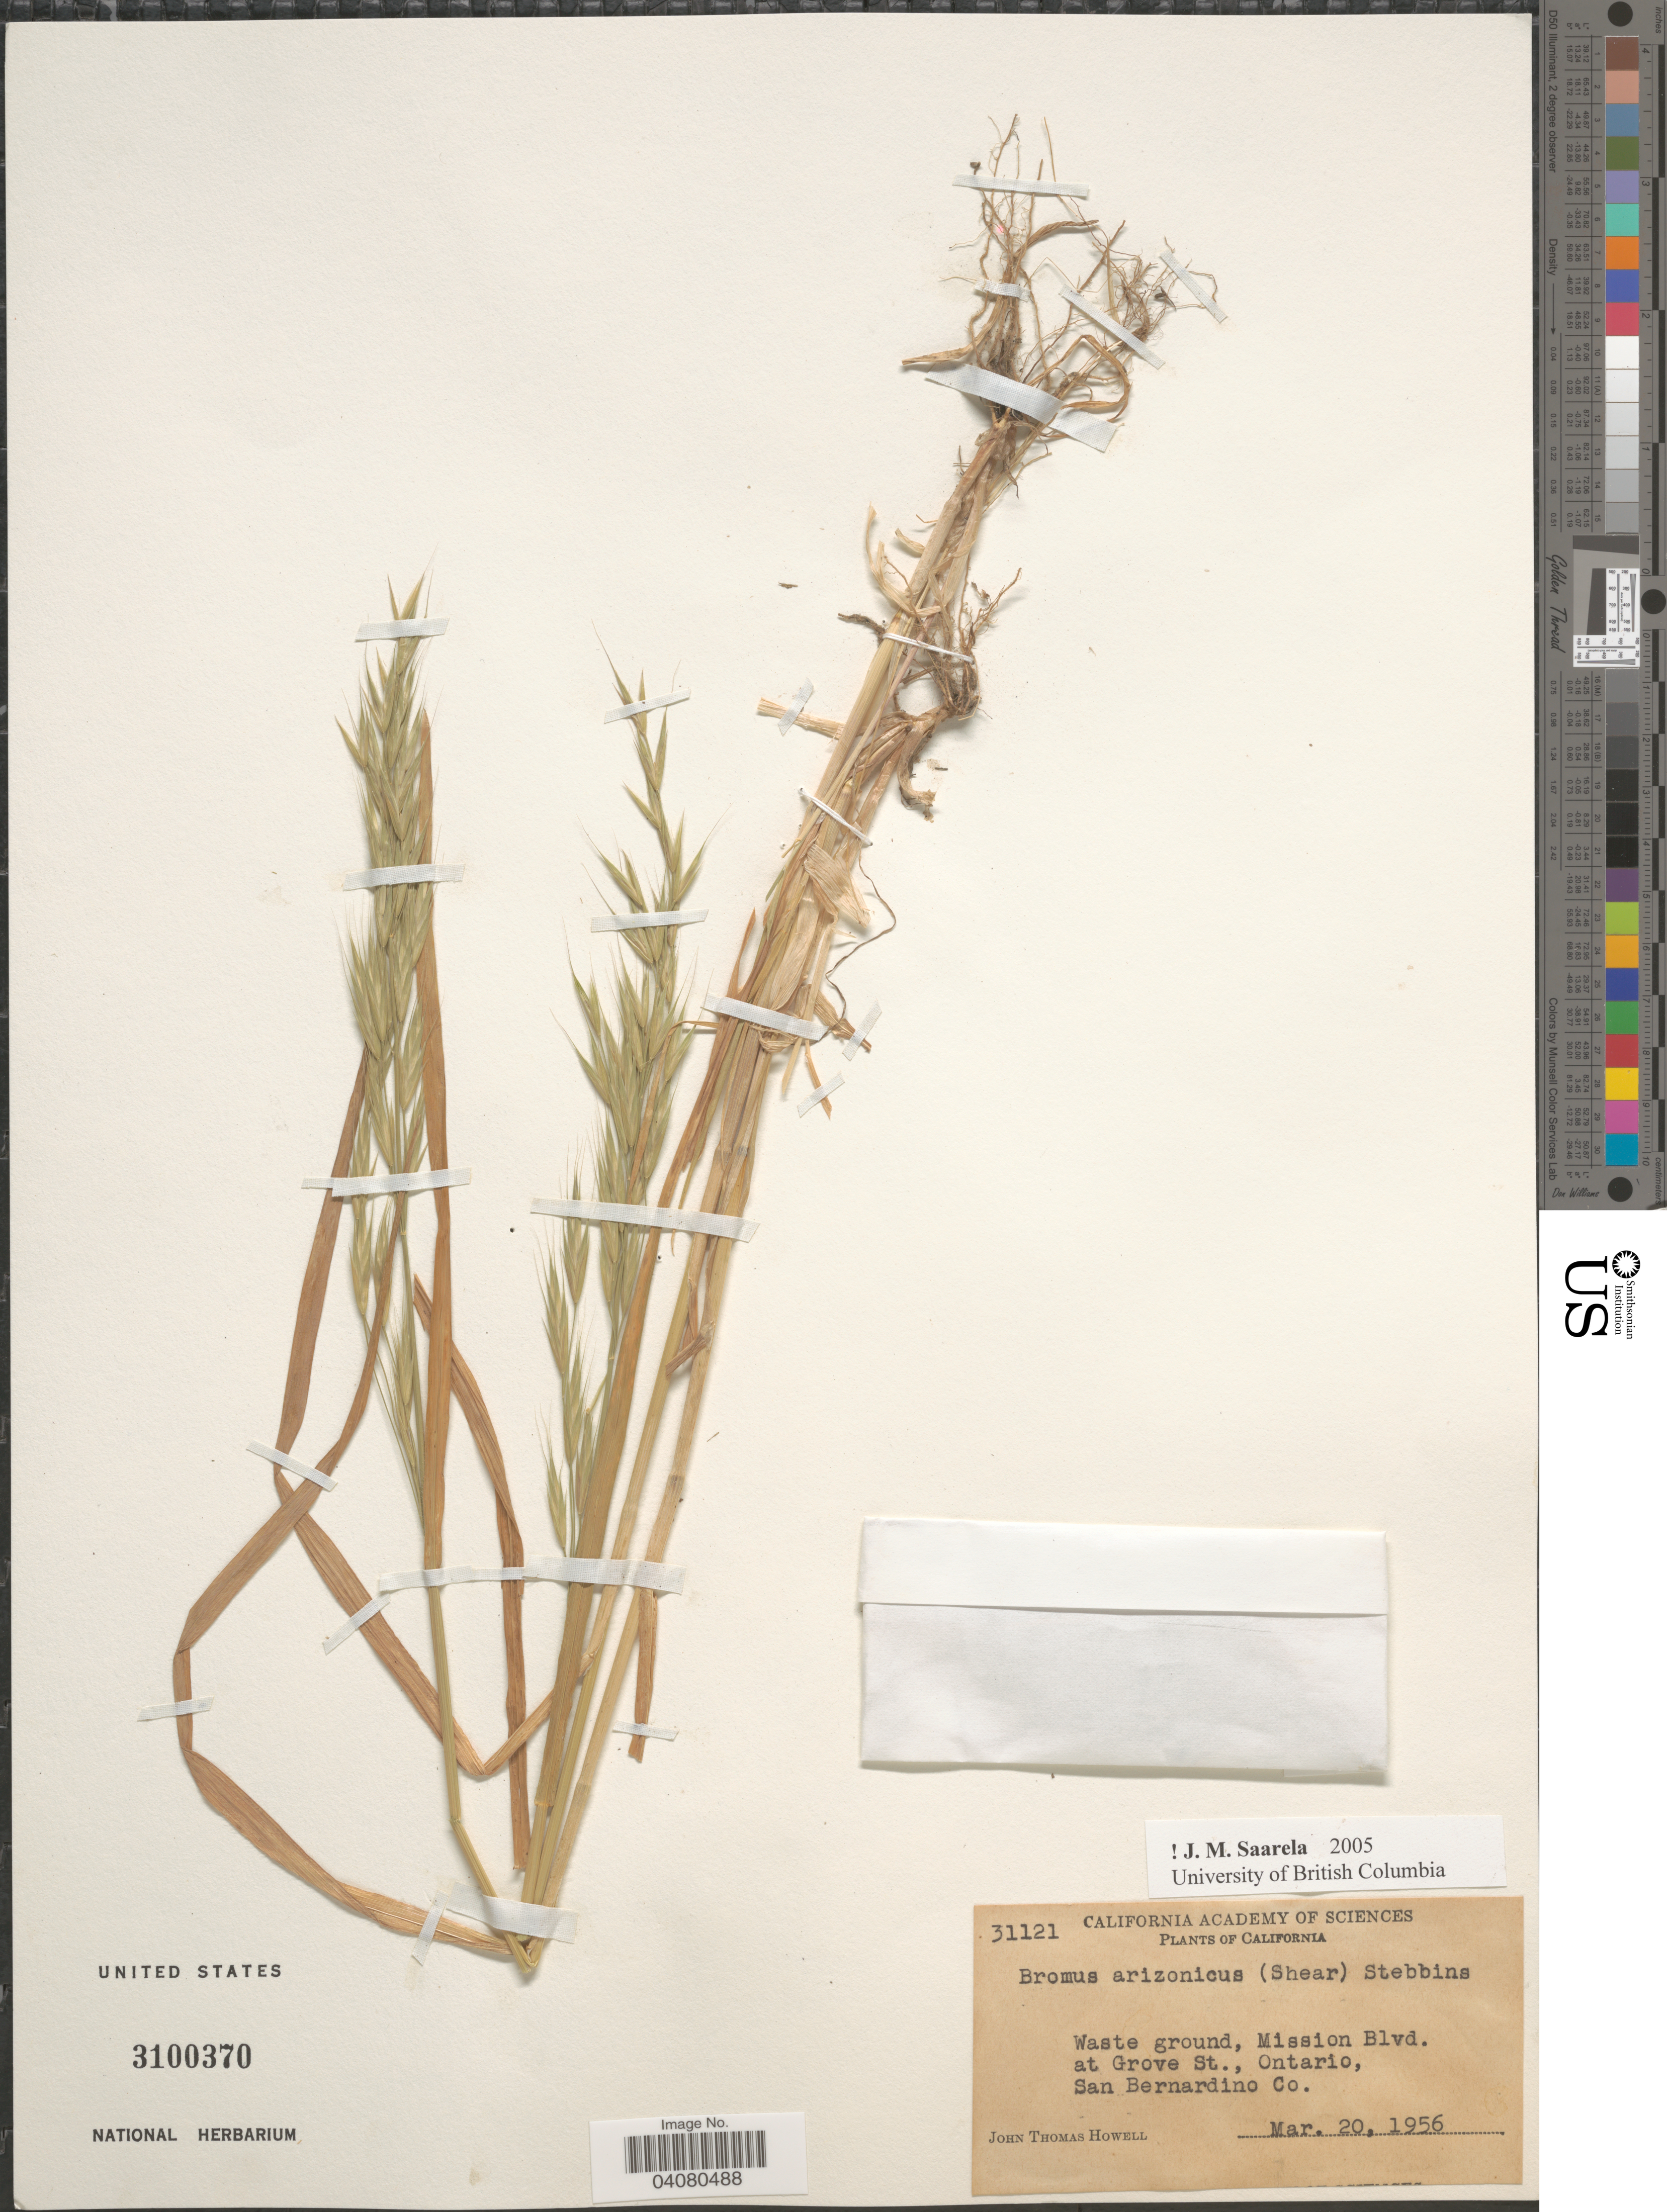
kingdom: Plantae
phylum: Tracheophyta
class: Liliopsida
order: Poales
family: Poaceae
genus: Bromus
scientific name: Bromus arenarius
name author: Labill.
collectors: J. T. Howell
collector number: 31121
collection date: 1956-03-20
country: United States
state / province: California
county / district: San Bernardino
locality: Waste ground, Mission Blvd. at grove St., Ontario, San Bernardino Co.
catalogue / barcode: US 3100370